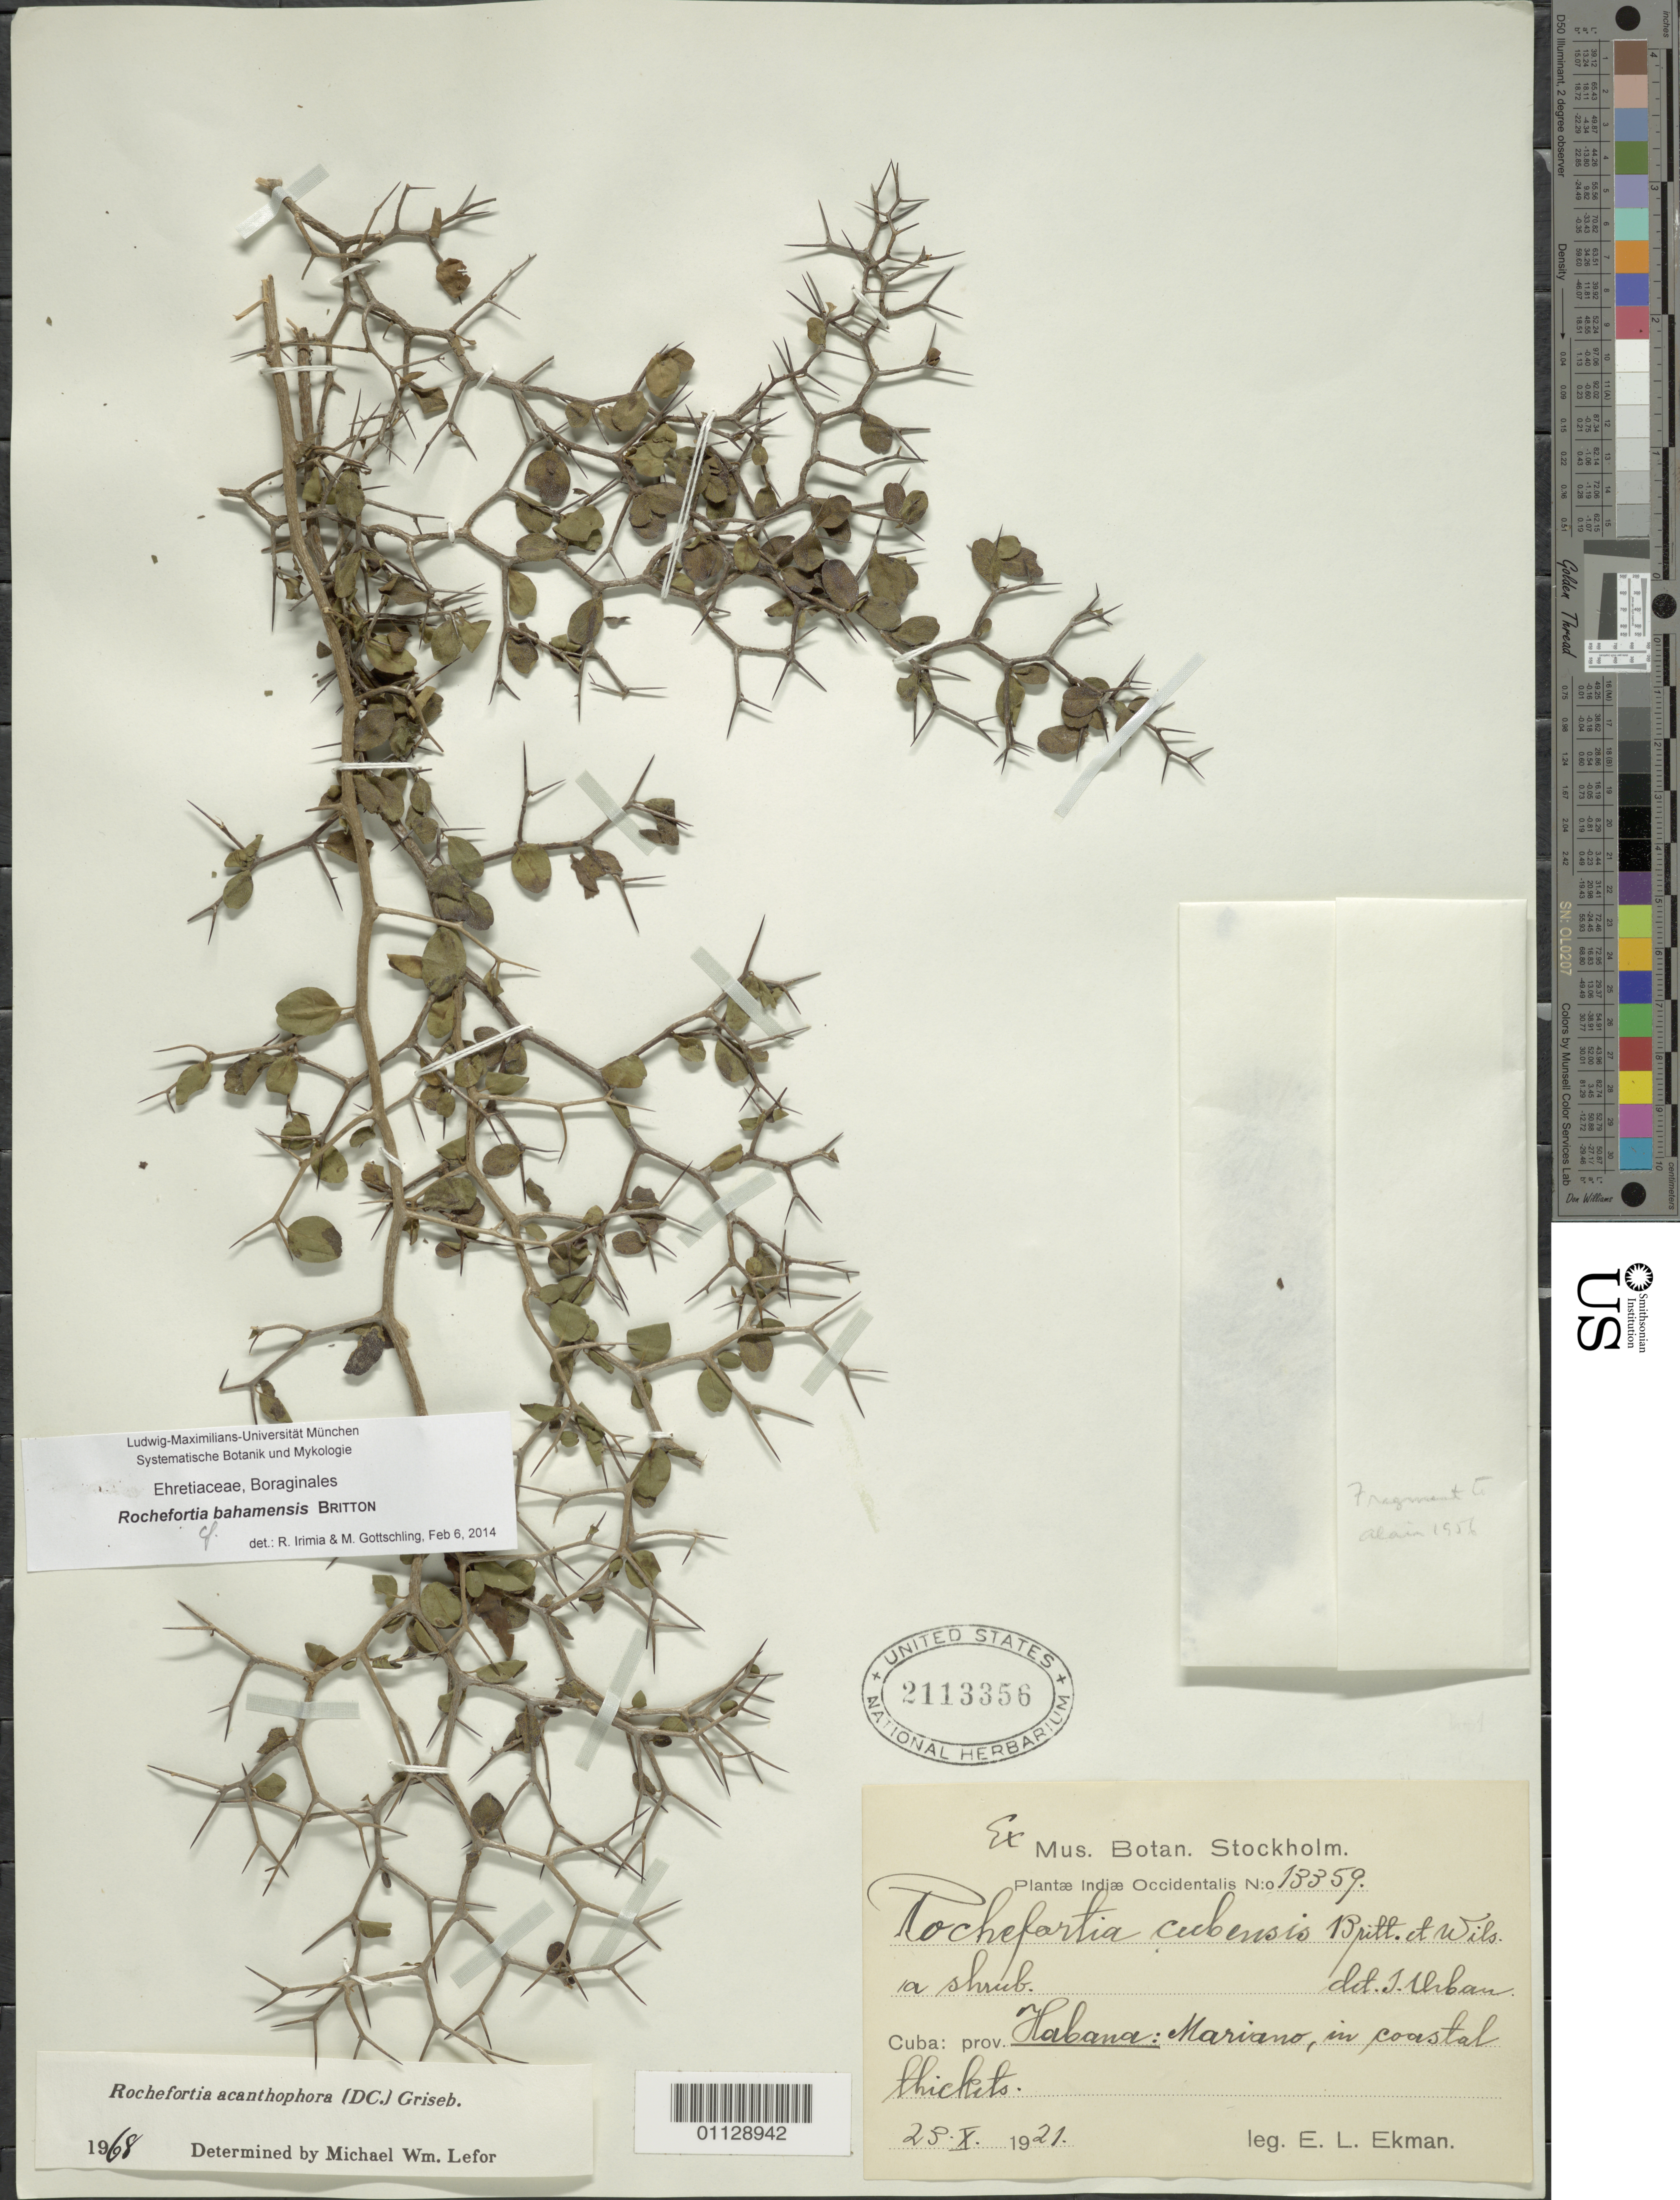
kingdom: Plantae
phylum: Tracheophyta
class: Magnoliopsida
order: Boraginales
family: Ehretiaceae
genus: Rochefortia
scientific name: Rochefortia acanthophora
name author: (DC.) Griseb.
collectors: E. L. Ekman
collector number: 13359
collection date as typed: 23 Nov 1921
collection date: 1921-11-23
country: Cuba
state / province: La Habana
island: Cuba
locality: Habana: Mariano, in Coastal thickets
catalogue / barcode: US 2113356